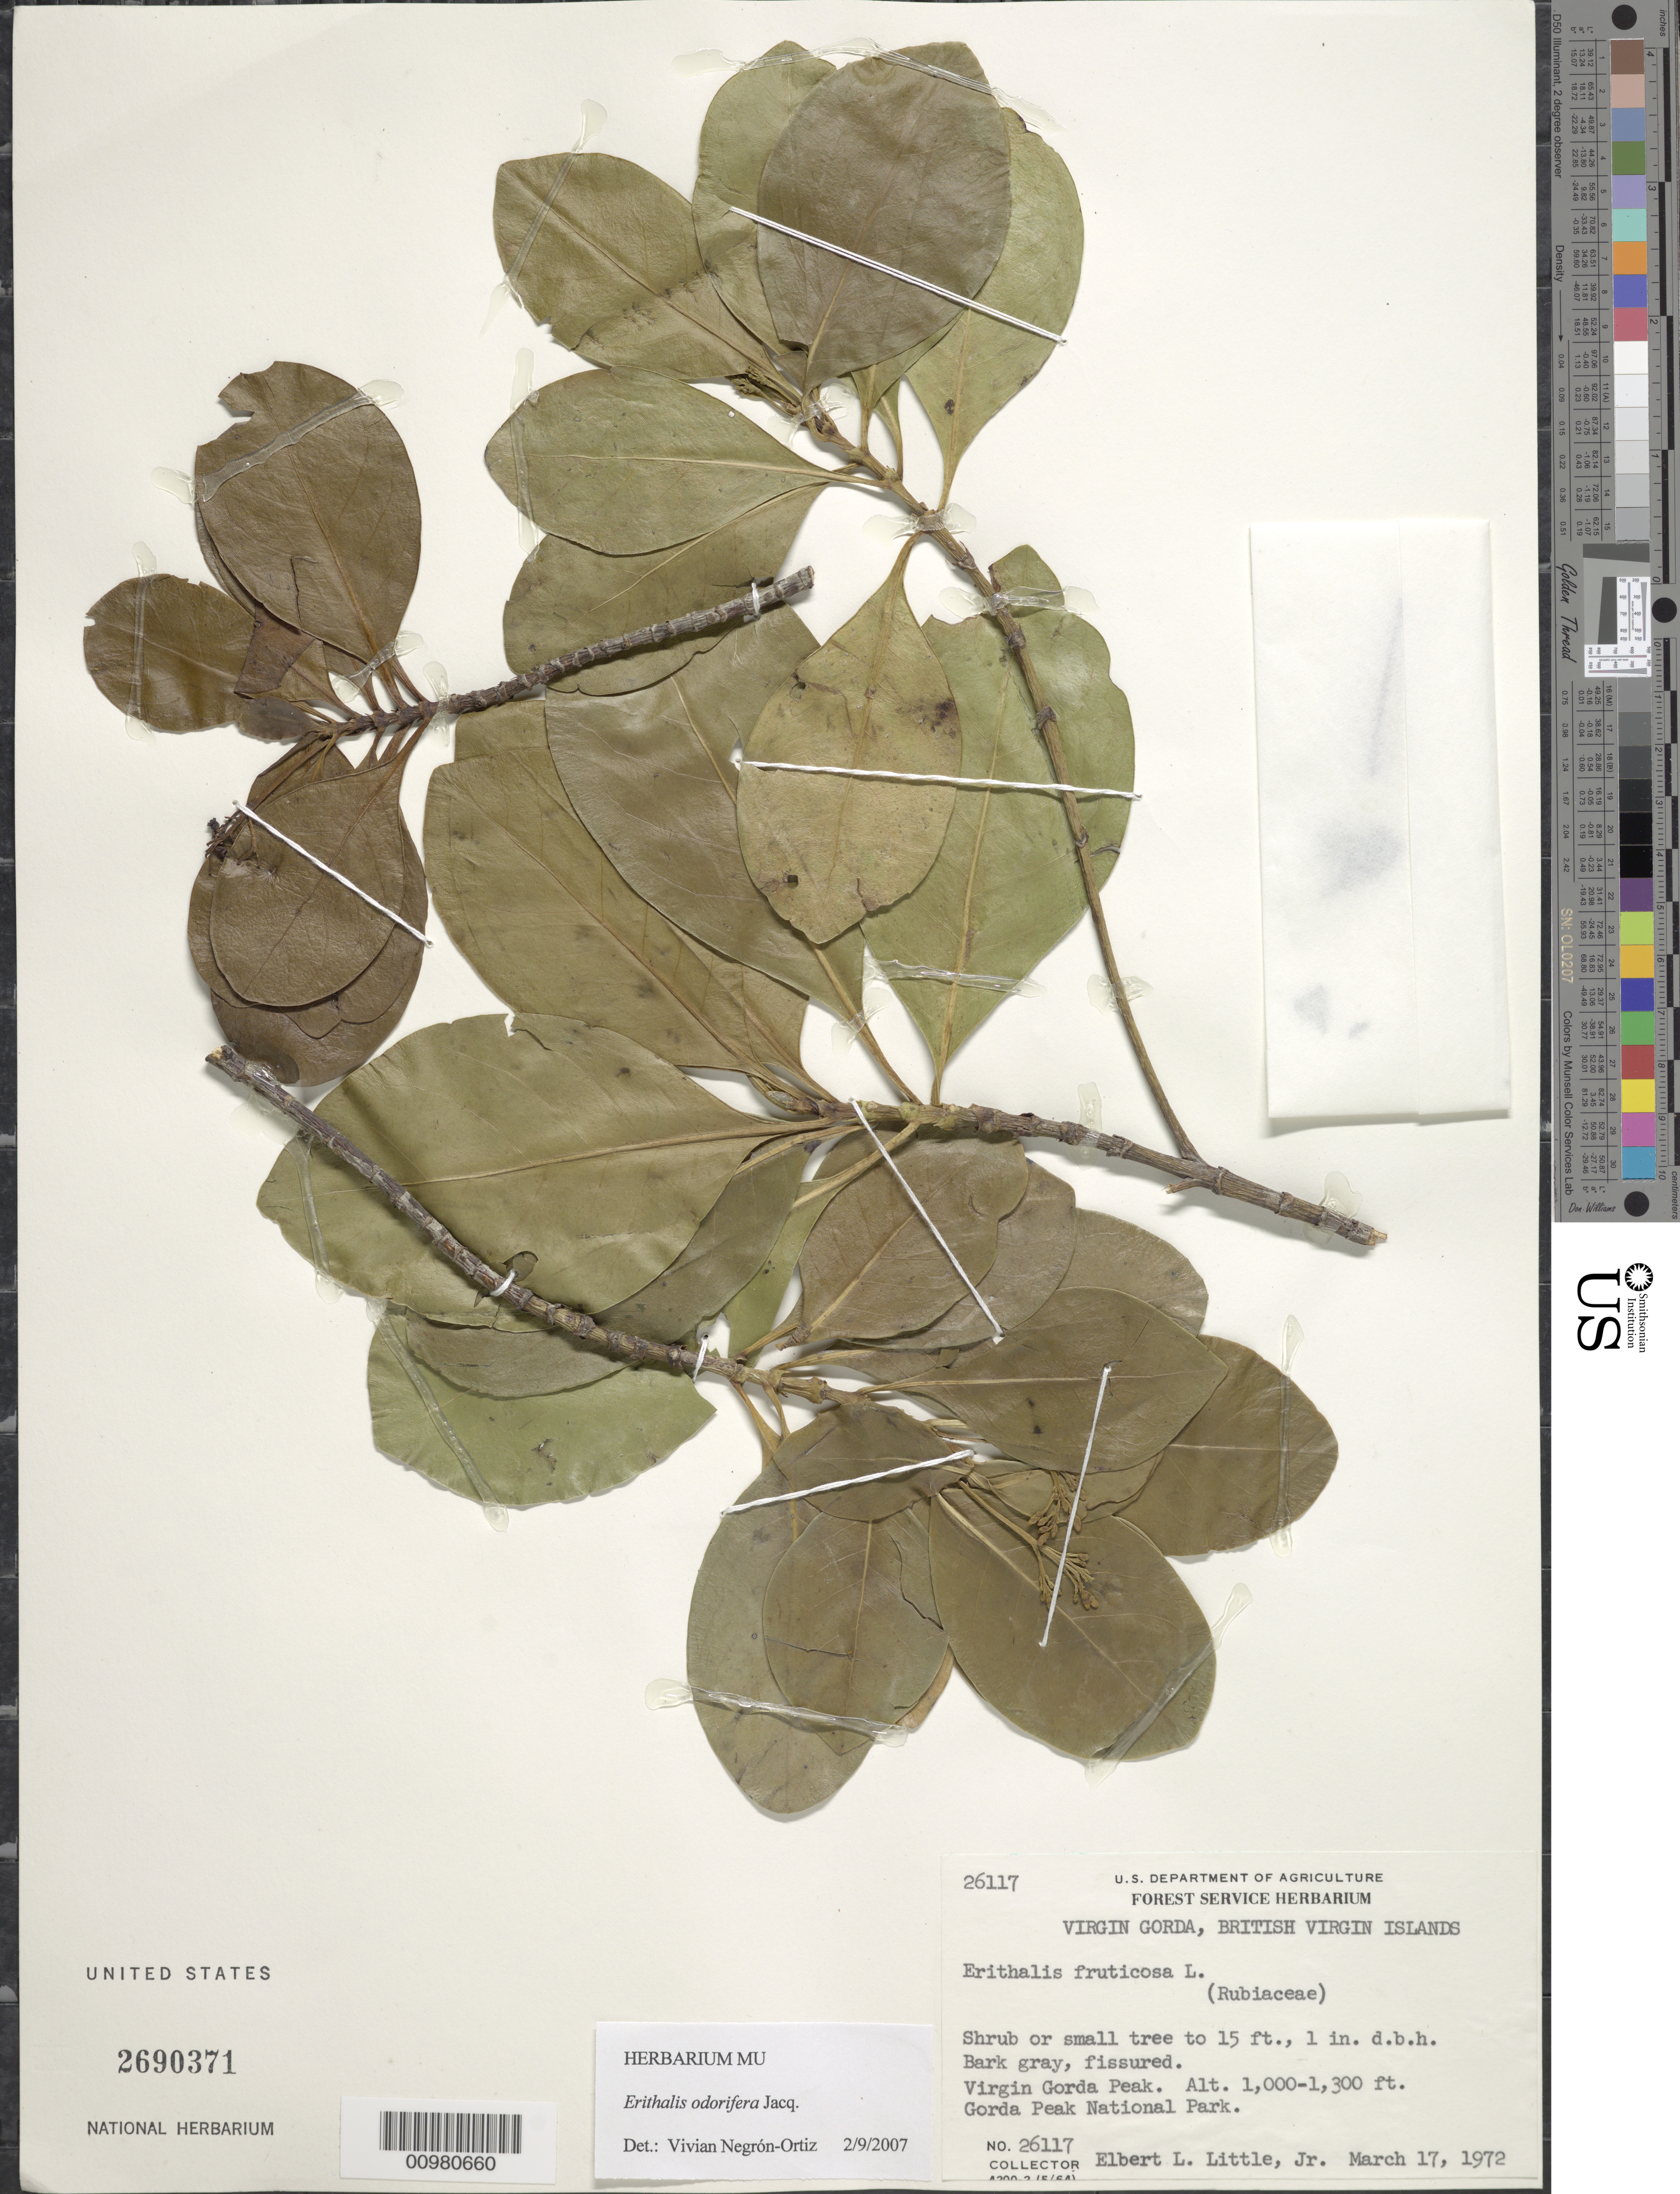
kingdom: Plantae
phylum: Tracheophyta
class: Magnoliopsida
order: Gentianales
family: Rubiaceae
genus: Erithalis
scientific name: Erithalis odorifera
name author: Jacq.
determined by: Negrón-Ortiz, V.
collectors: E. L. Little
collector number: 26117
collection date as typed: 17 Mar 1972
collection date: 1972-03-17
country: British Virgin Islands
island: Virgin Gorda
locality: Virgin Gorda Peak, Gorda Peak National Park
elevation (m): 305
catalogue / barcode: US 2690371